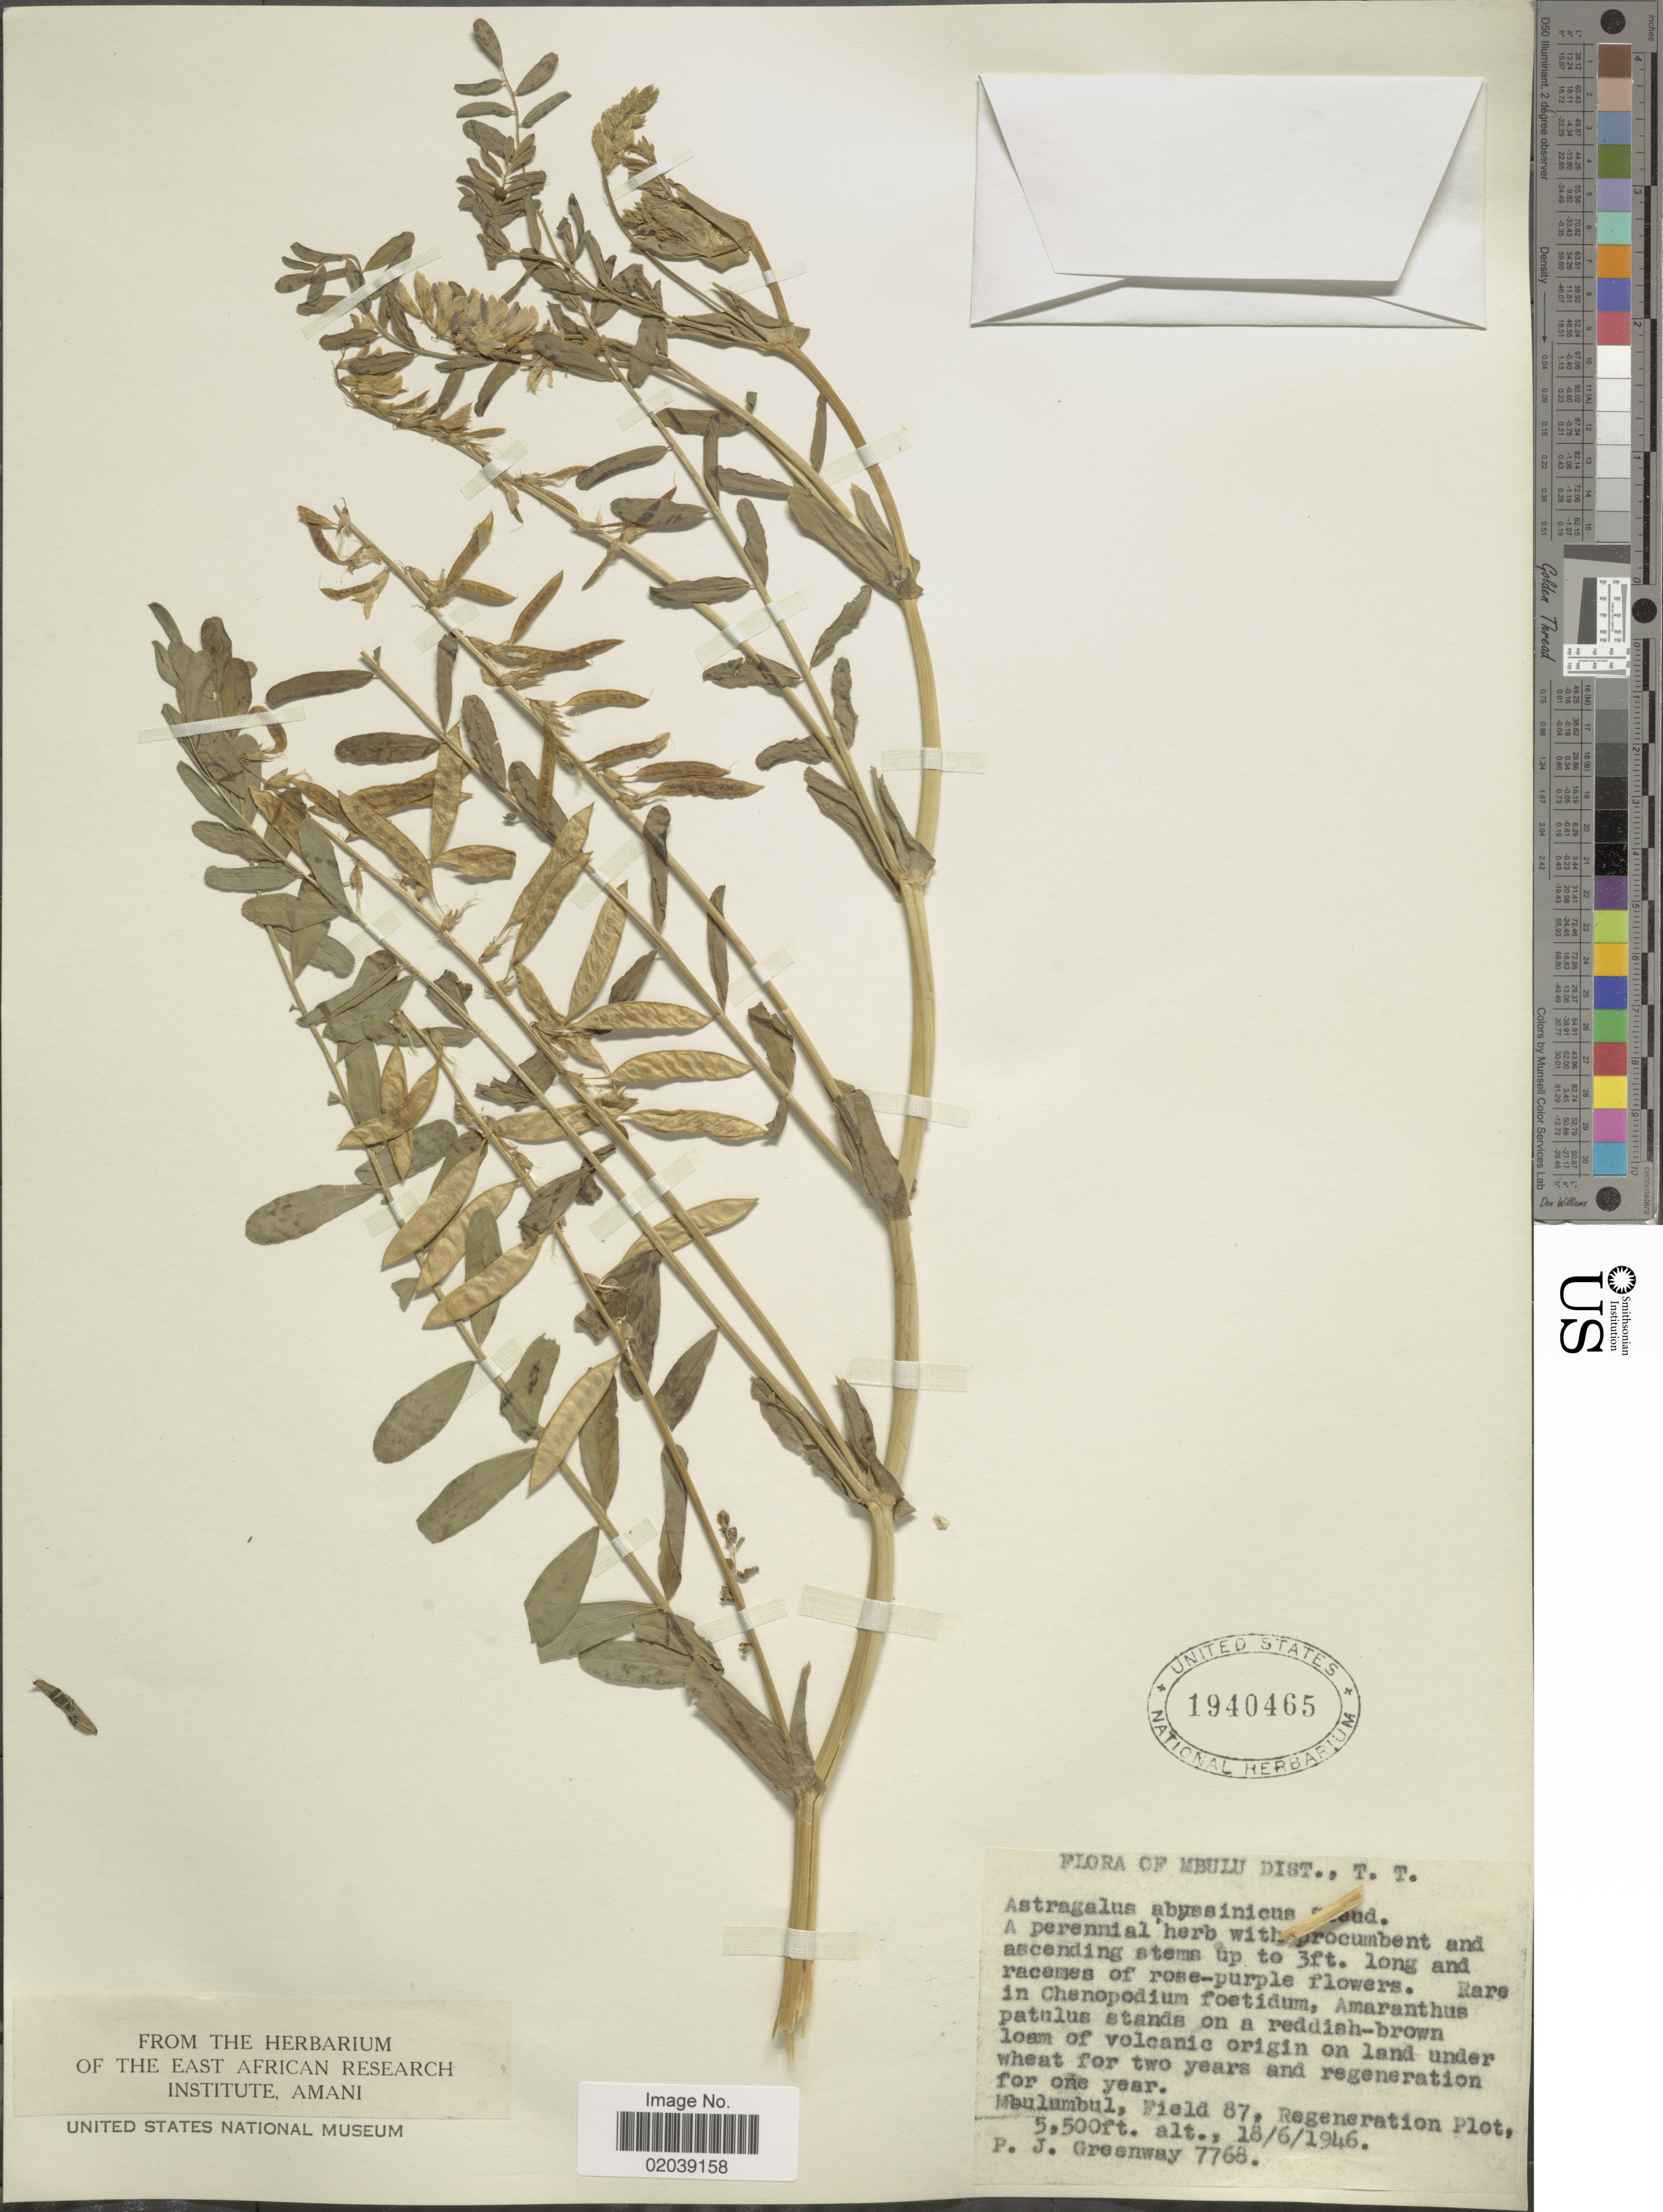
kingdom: Plantae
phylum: Tracheophyta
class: Magnoliopsida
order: Fabales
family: Fabaceae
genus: Astragalus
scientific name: Astragalus abyssinicus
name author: Steud. ex A. Rich.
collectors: P. J. Greenway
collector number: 7768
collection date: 1946-06-18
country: South Africa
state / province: KwaZulu-Natal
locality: Mbulu dist., T. T. Mbulumbul, field 87, Regeneration Plot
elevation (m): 1676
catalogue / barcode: US 1940465